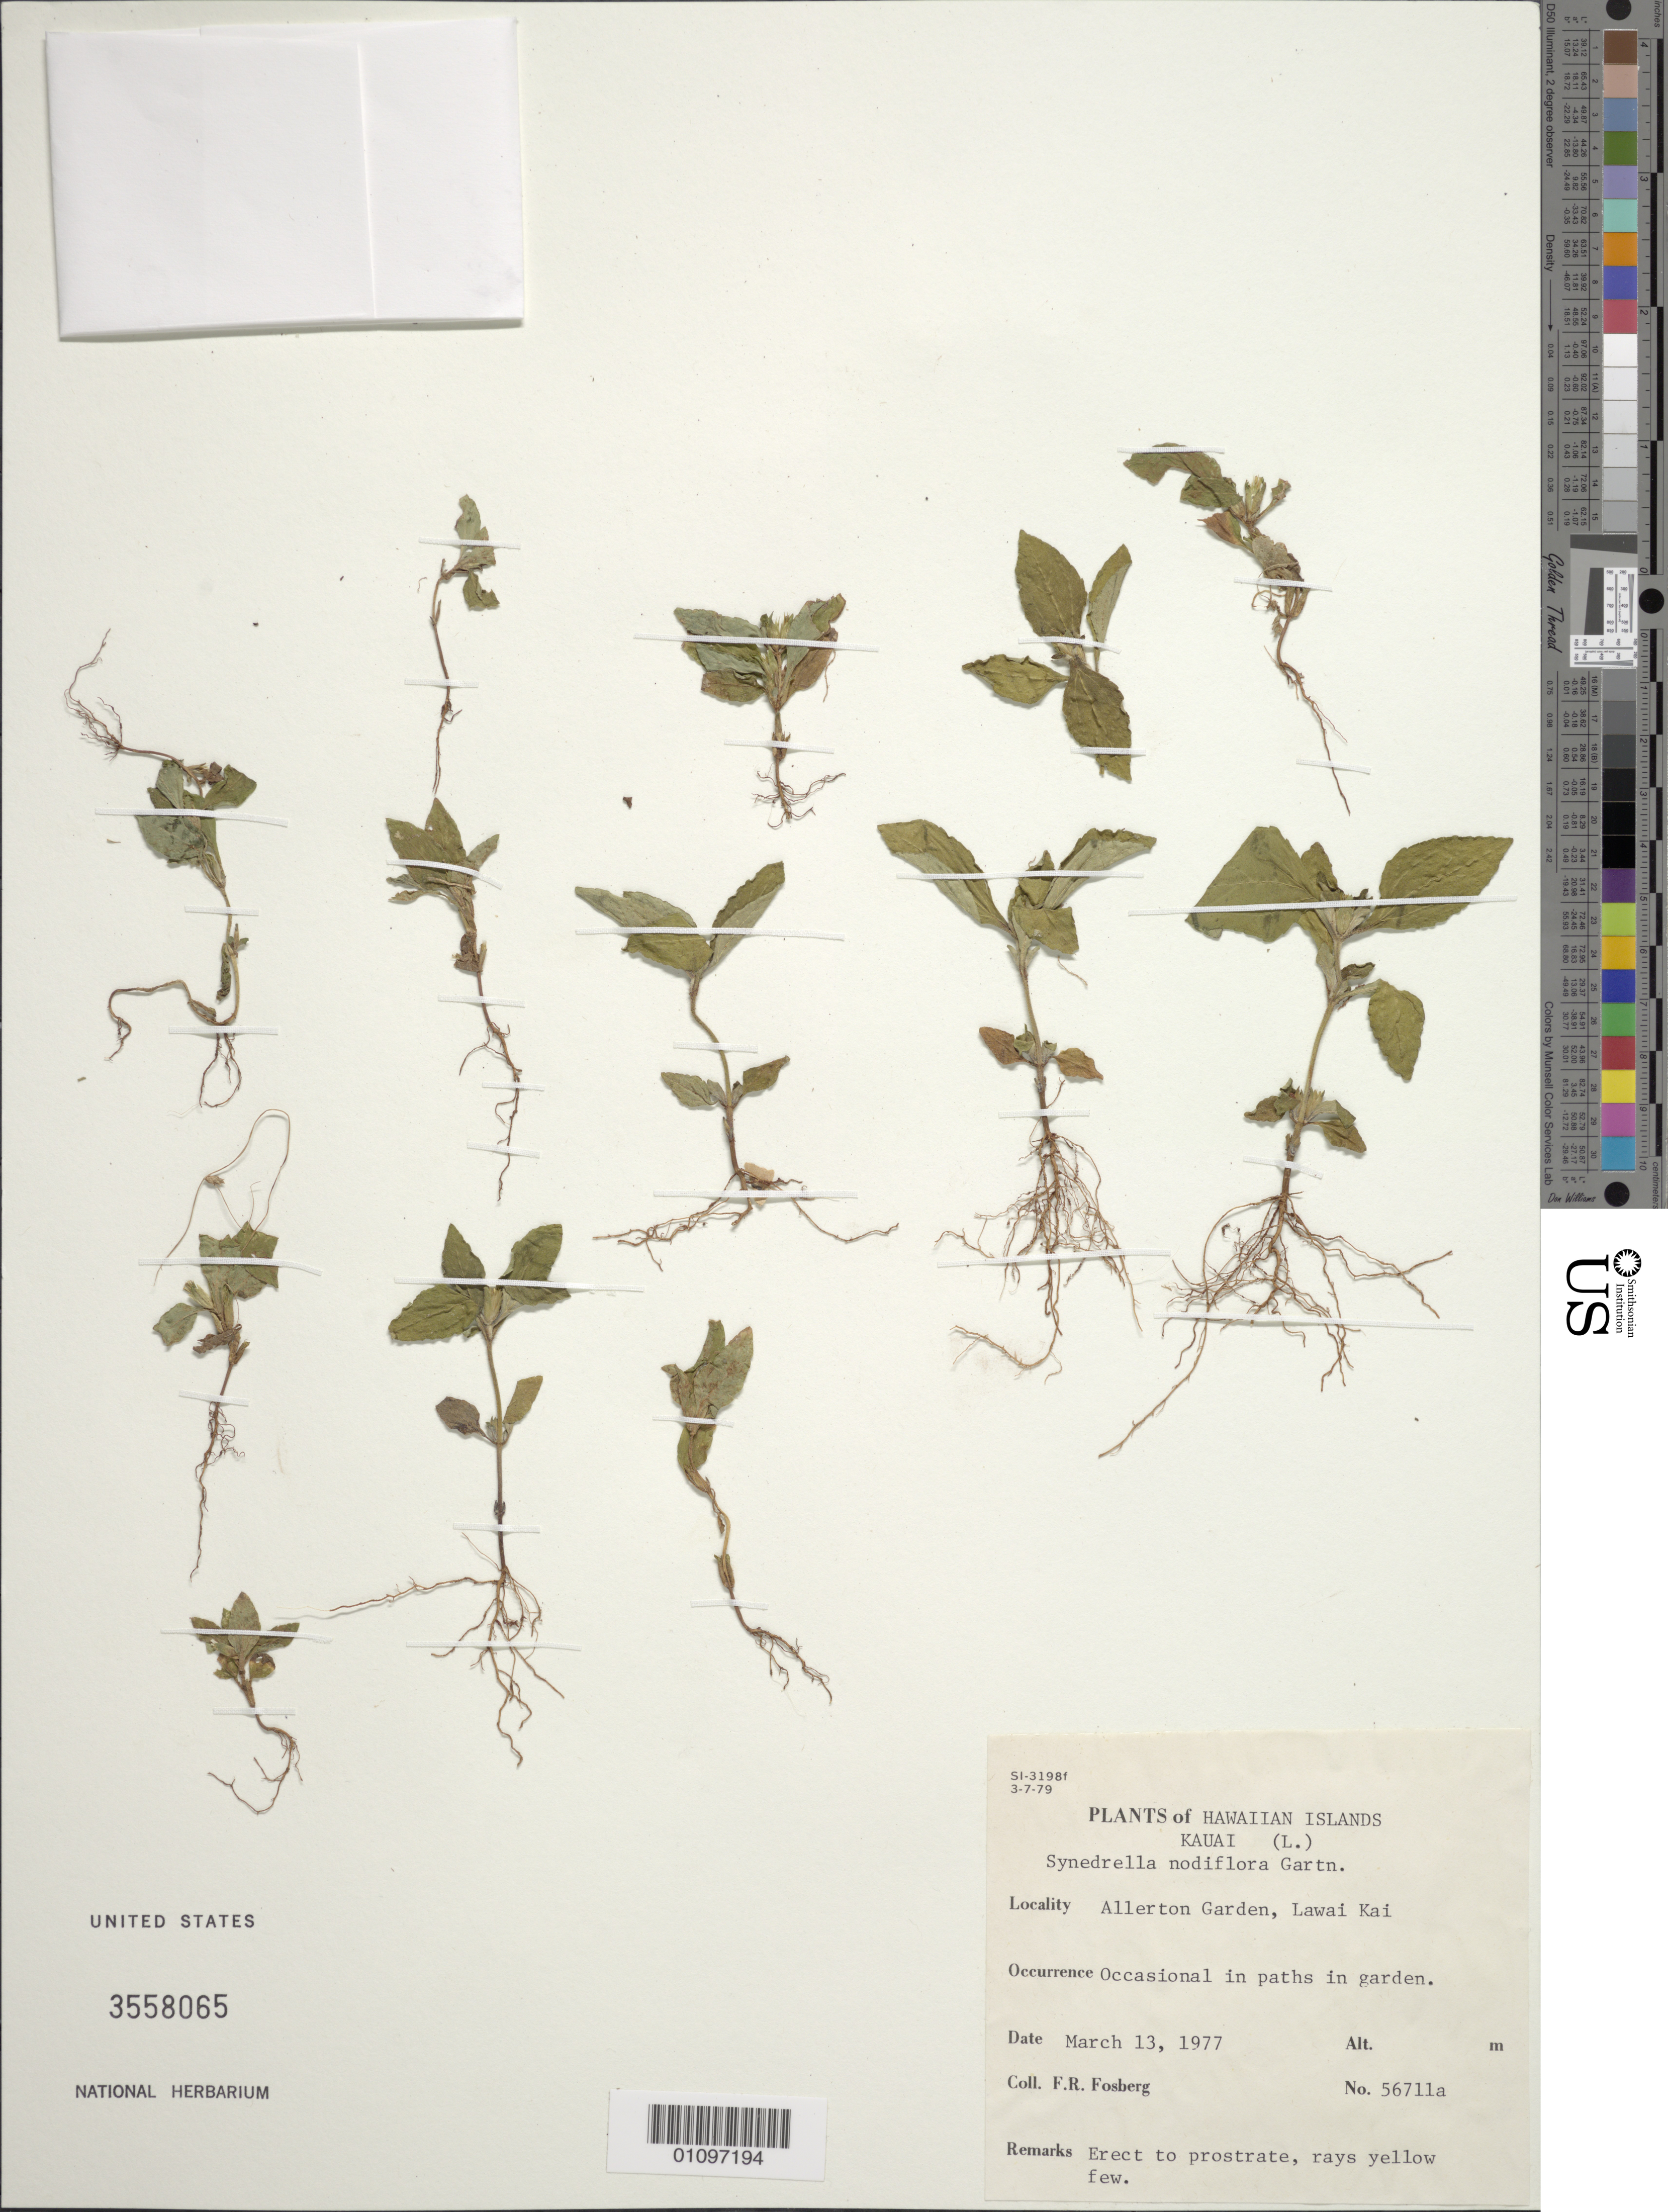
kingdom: Plantae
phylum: Tracheophyta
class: Magnoliopsida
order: Asterales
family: Asteraceae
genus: Synedrella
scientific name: Synedrella nodiflora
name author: (L.) Gaertn.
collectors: F. R. Fosberg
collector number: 56711a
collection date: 1977-03-13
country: United States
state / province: Hawaii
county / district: Kauai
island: Kaua'i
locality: Allerton Garden, Lawai Kai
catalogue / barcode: US 3558065